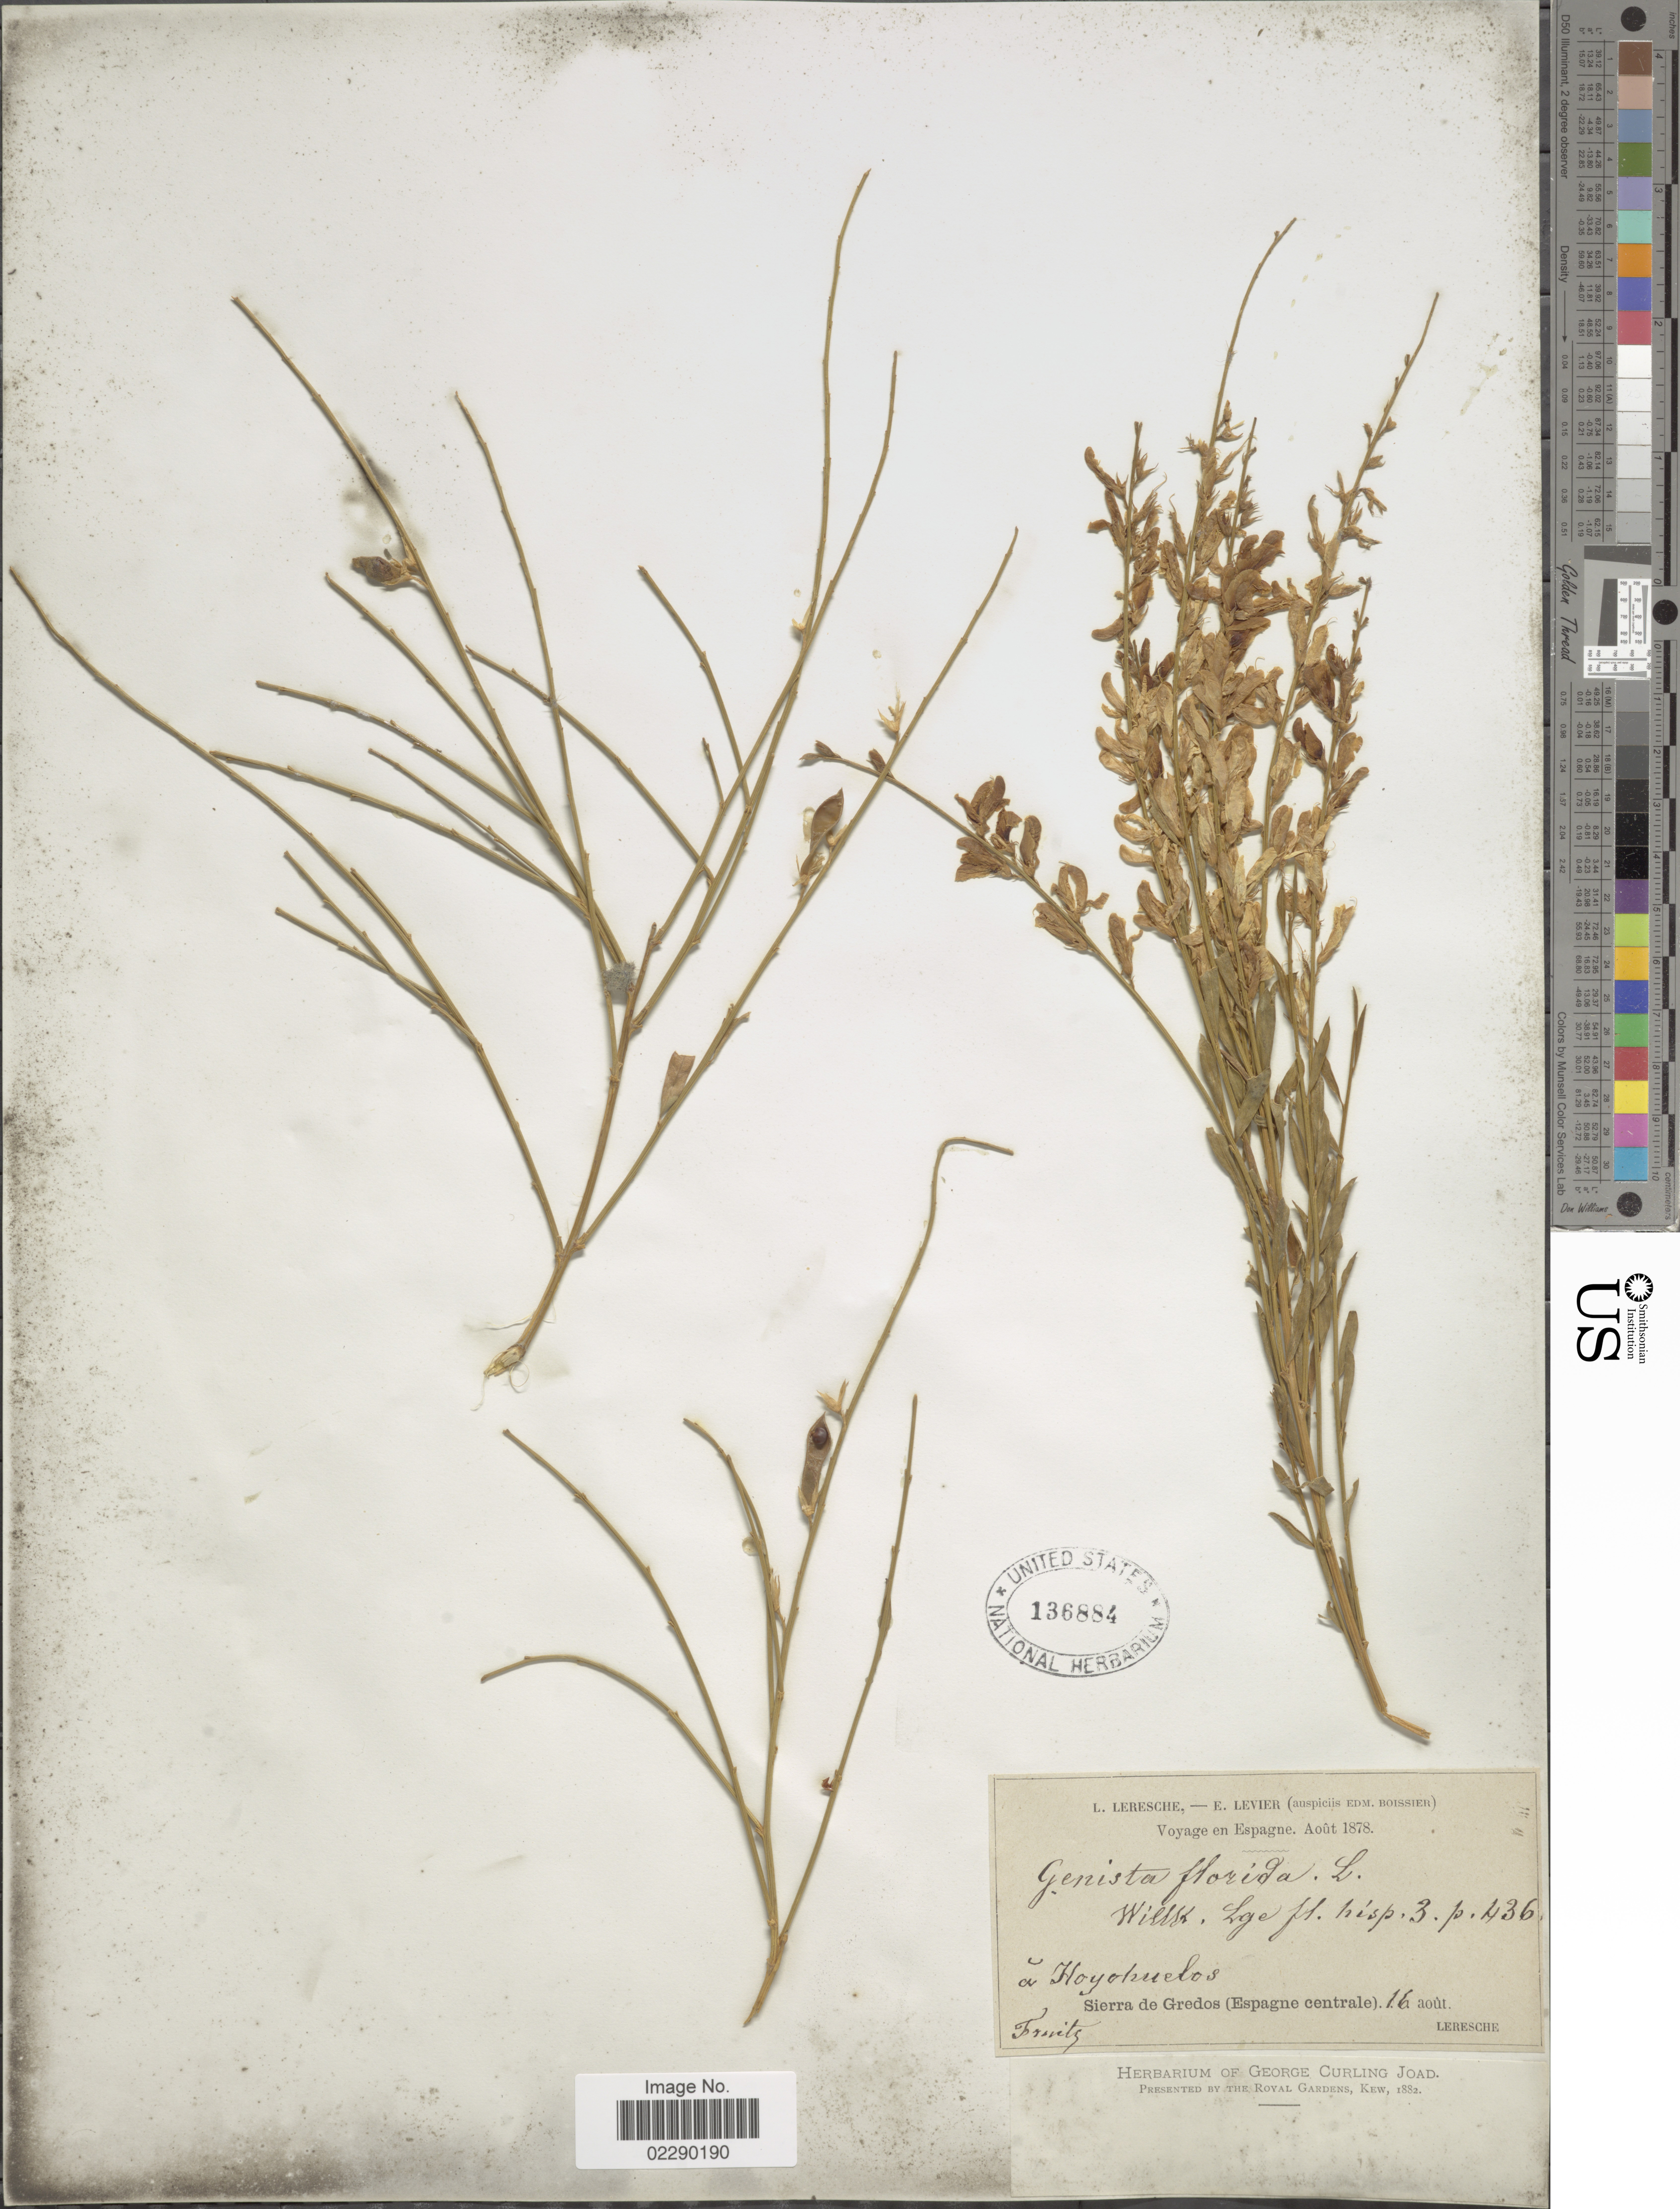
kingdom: Plantae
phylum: Tracheophyta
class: Magnoliopsida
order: Fabales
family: Fabaceae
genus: Genista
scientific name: Genista florida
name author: L.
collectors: L. Leresche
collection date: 1878-08-16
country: Spain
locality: Espagne, a Hoyohuelos, Sierra de Gredos (Espagne centrale)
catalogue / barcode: US 136884